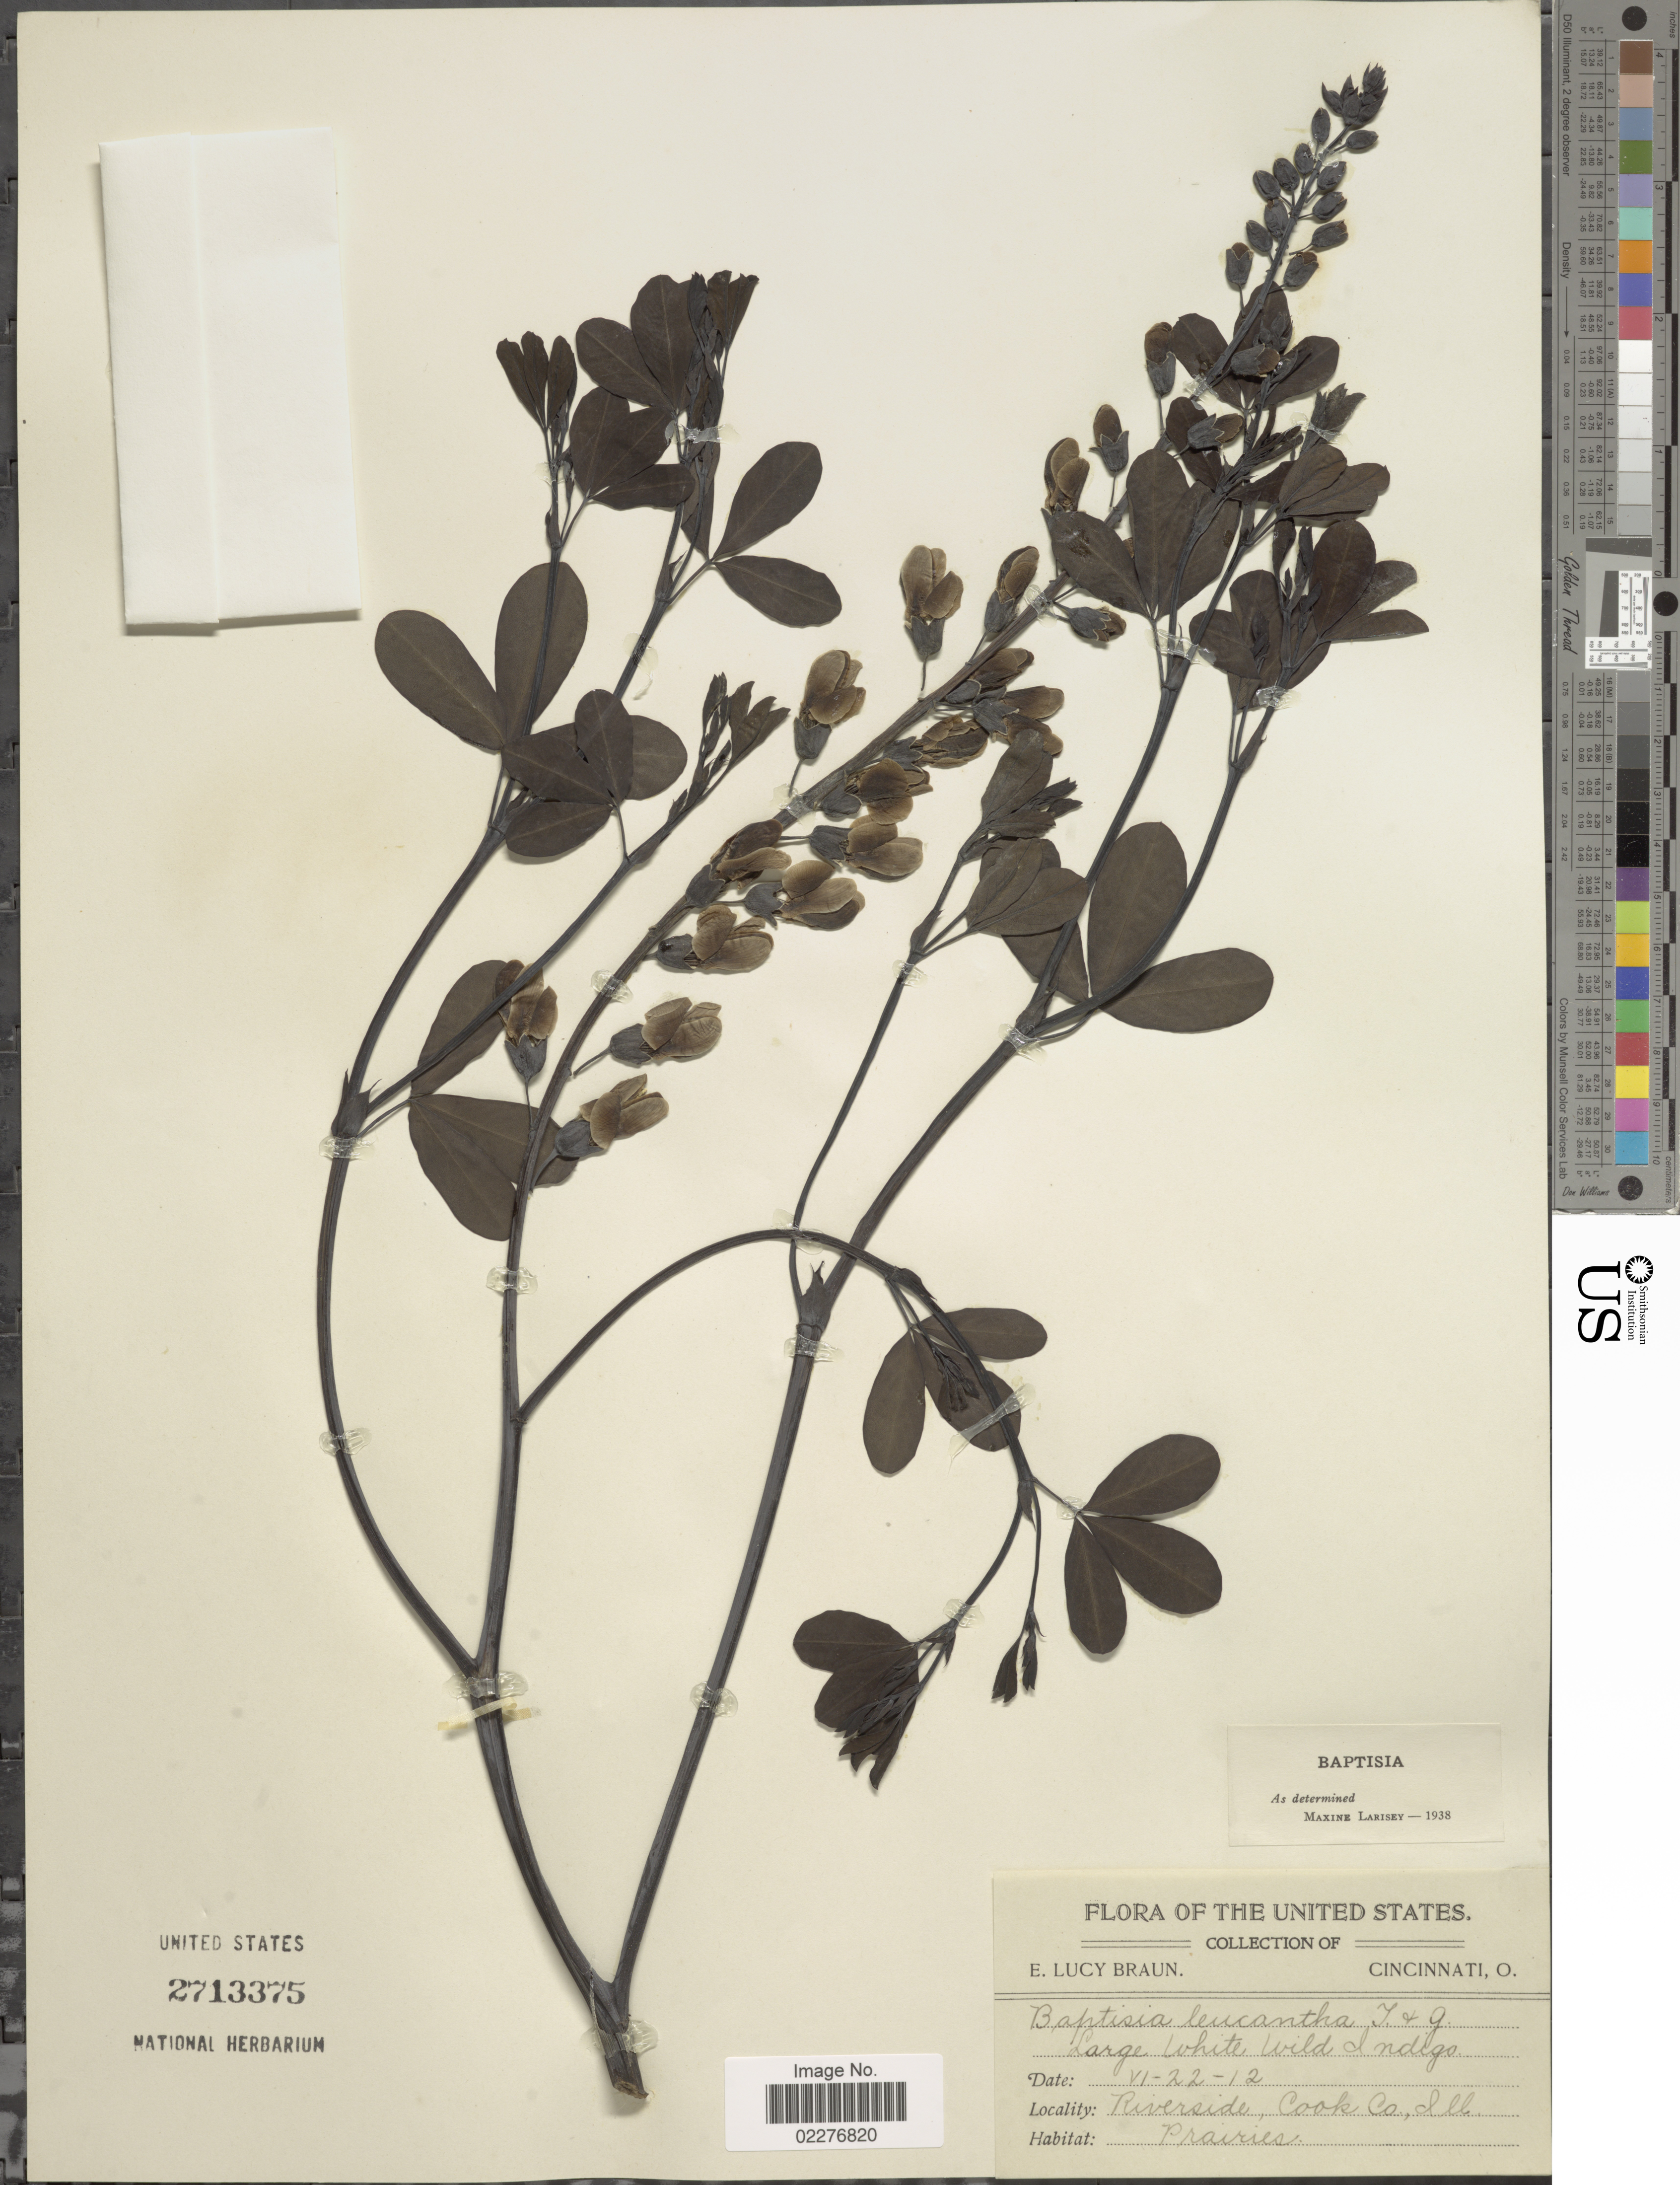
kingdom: Plantae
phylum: Tracheophyta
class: Magnoliopsida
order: Fabales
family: Fabaceae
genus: Baptisia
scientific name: Baptisia leucantha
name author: Torr. & A. Gray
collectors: E. L. Braun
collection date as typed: Transcribed d/m/y: 22/6/12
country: United States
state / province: Illinois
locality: Riverside, Cook Co, Prairies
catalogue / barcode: US 2713375